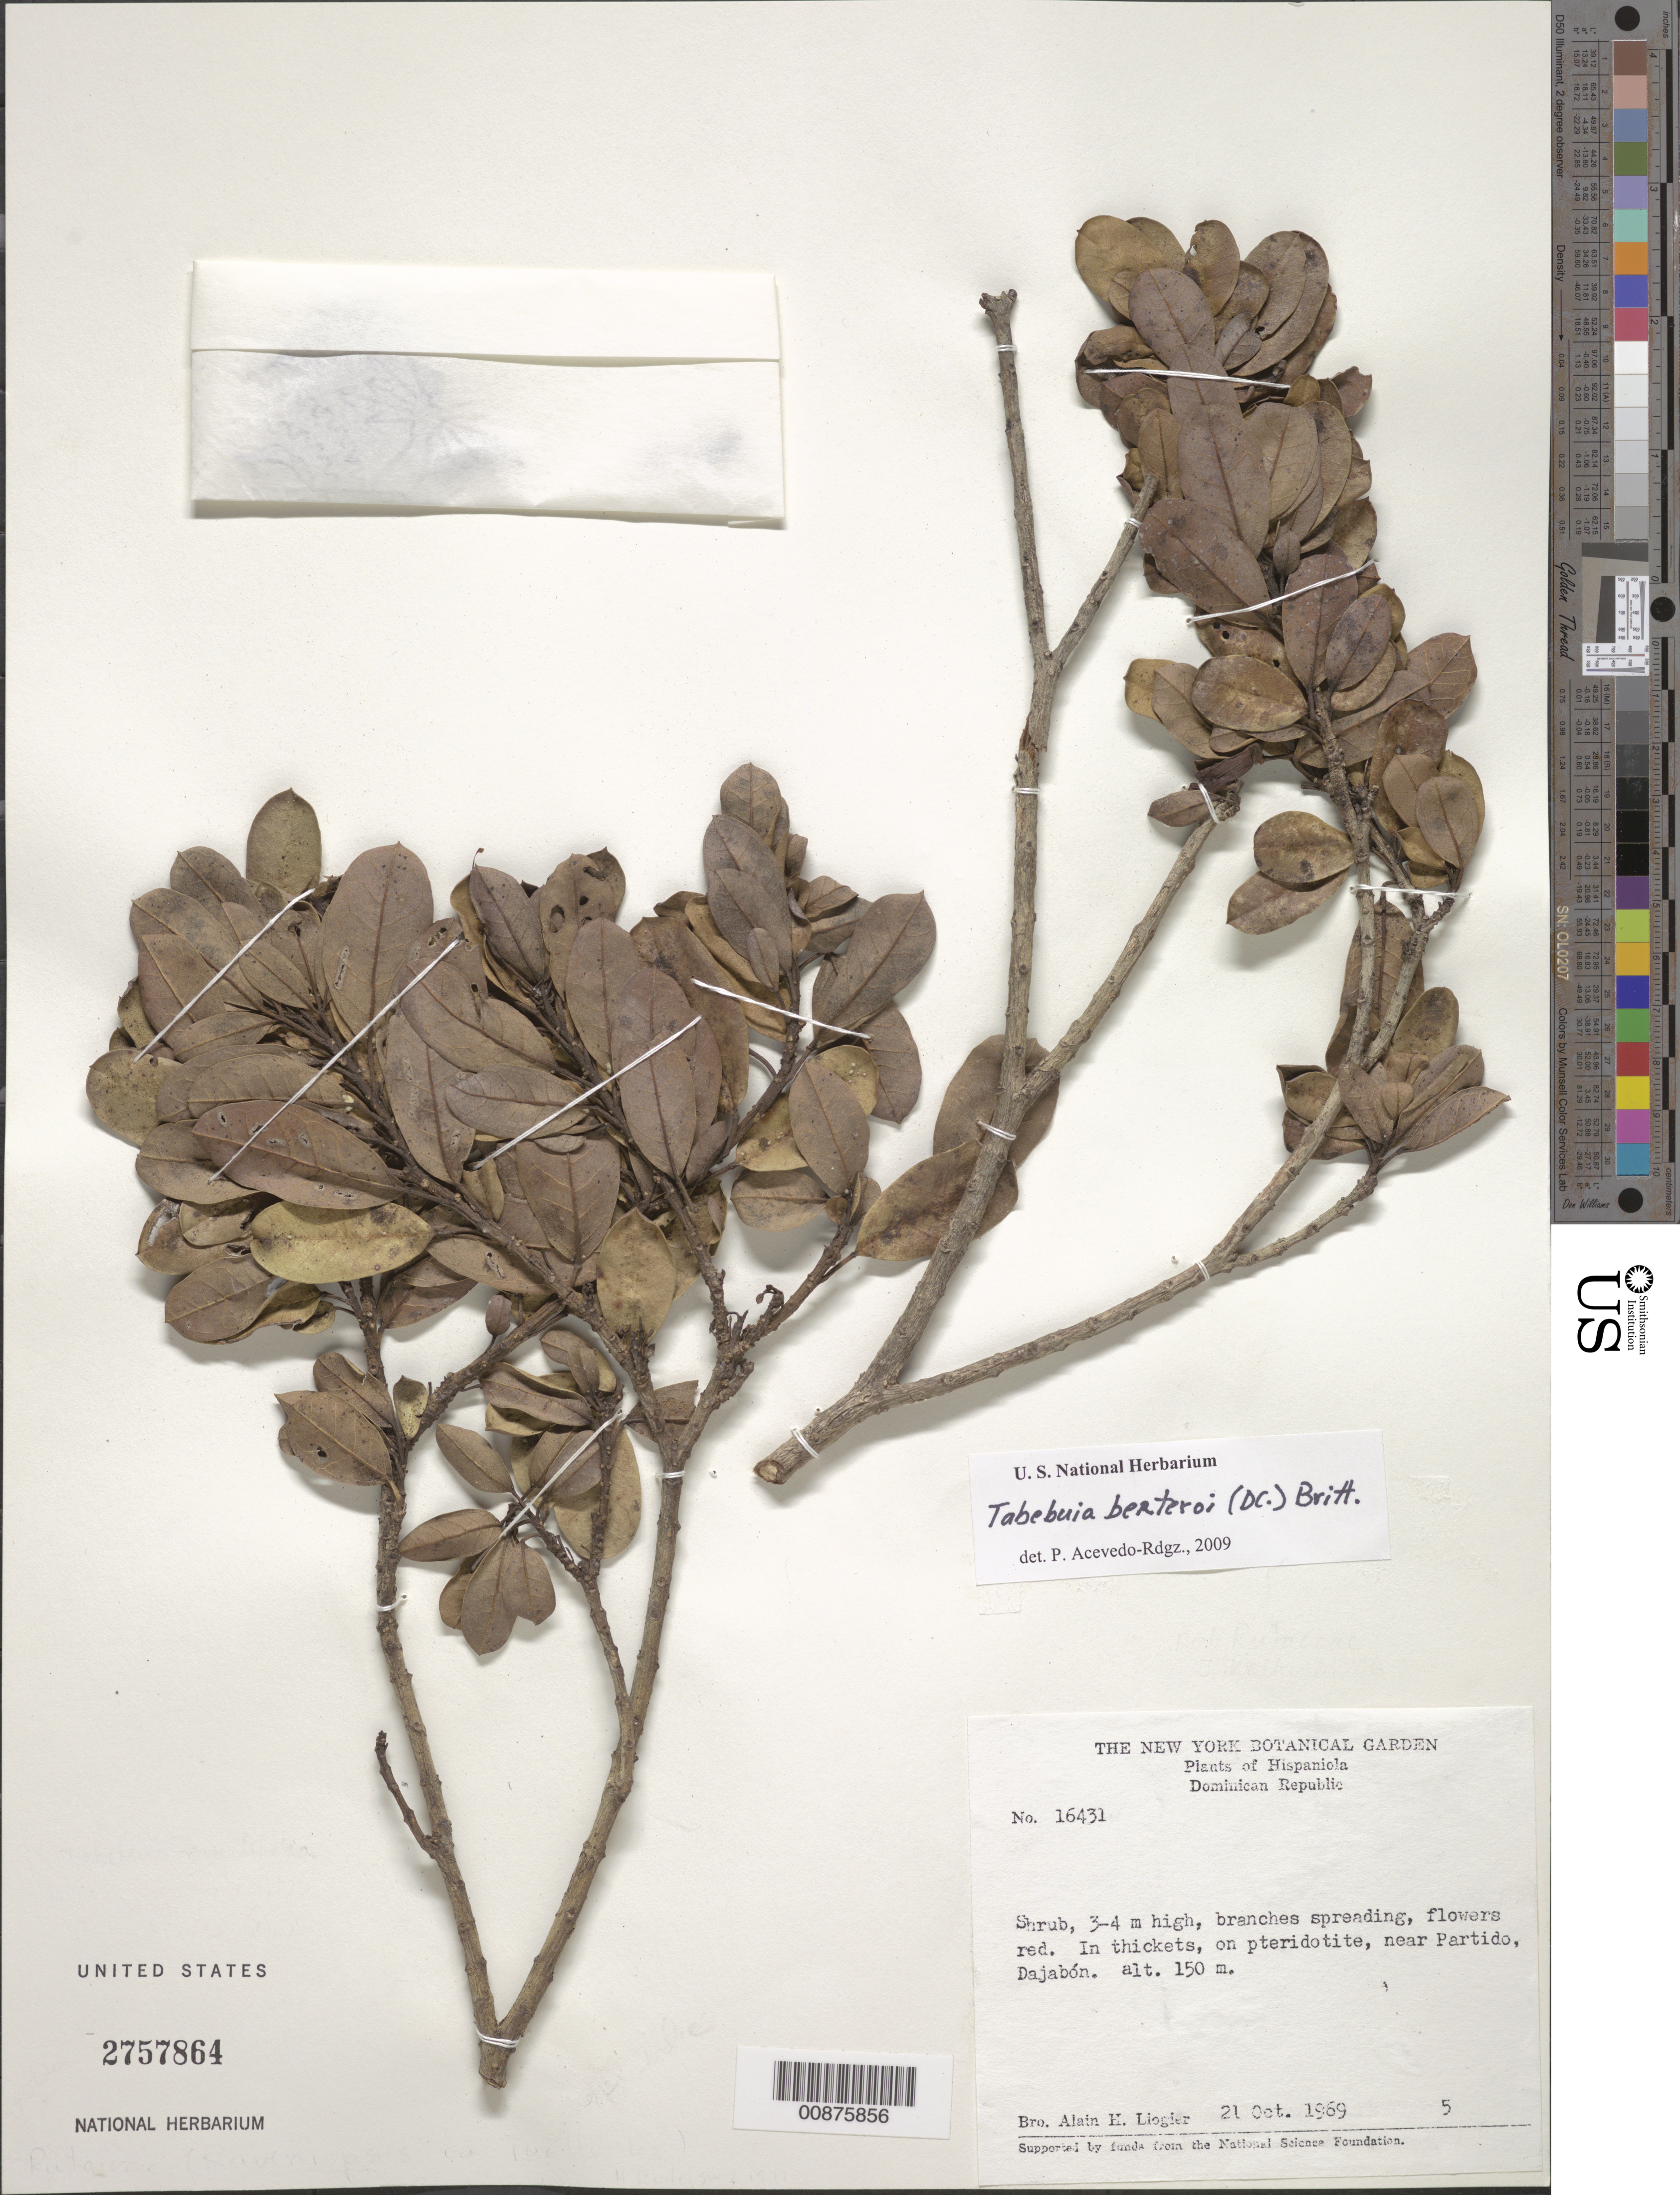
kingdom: Plantae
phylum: Tracheophyta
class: Magnoliopsida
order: Lamiales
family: Bignoniaceae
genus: Tabebuia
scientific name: Tabebuia berteroi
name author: (DC.) Britton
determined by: Acevedo-Rodríguez, P., (BOT), Smithsonian Institution - National Museum of Natural History (UNITED STATES)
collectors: A. H. Liogier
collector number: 16431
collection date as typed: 21 Oct 1969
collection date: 1969-10-21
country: Dominican Republic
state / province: Dajabon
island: Hispaniola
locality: Near Partido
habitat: In thickets on pteridotite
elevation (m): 150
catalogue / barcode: US 2757864